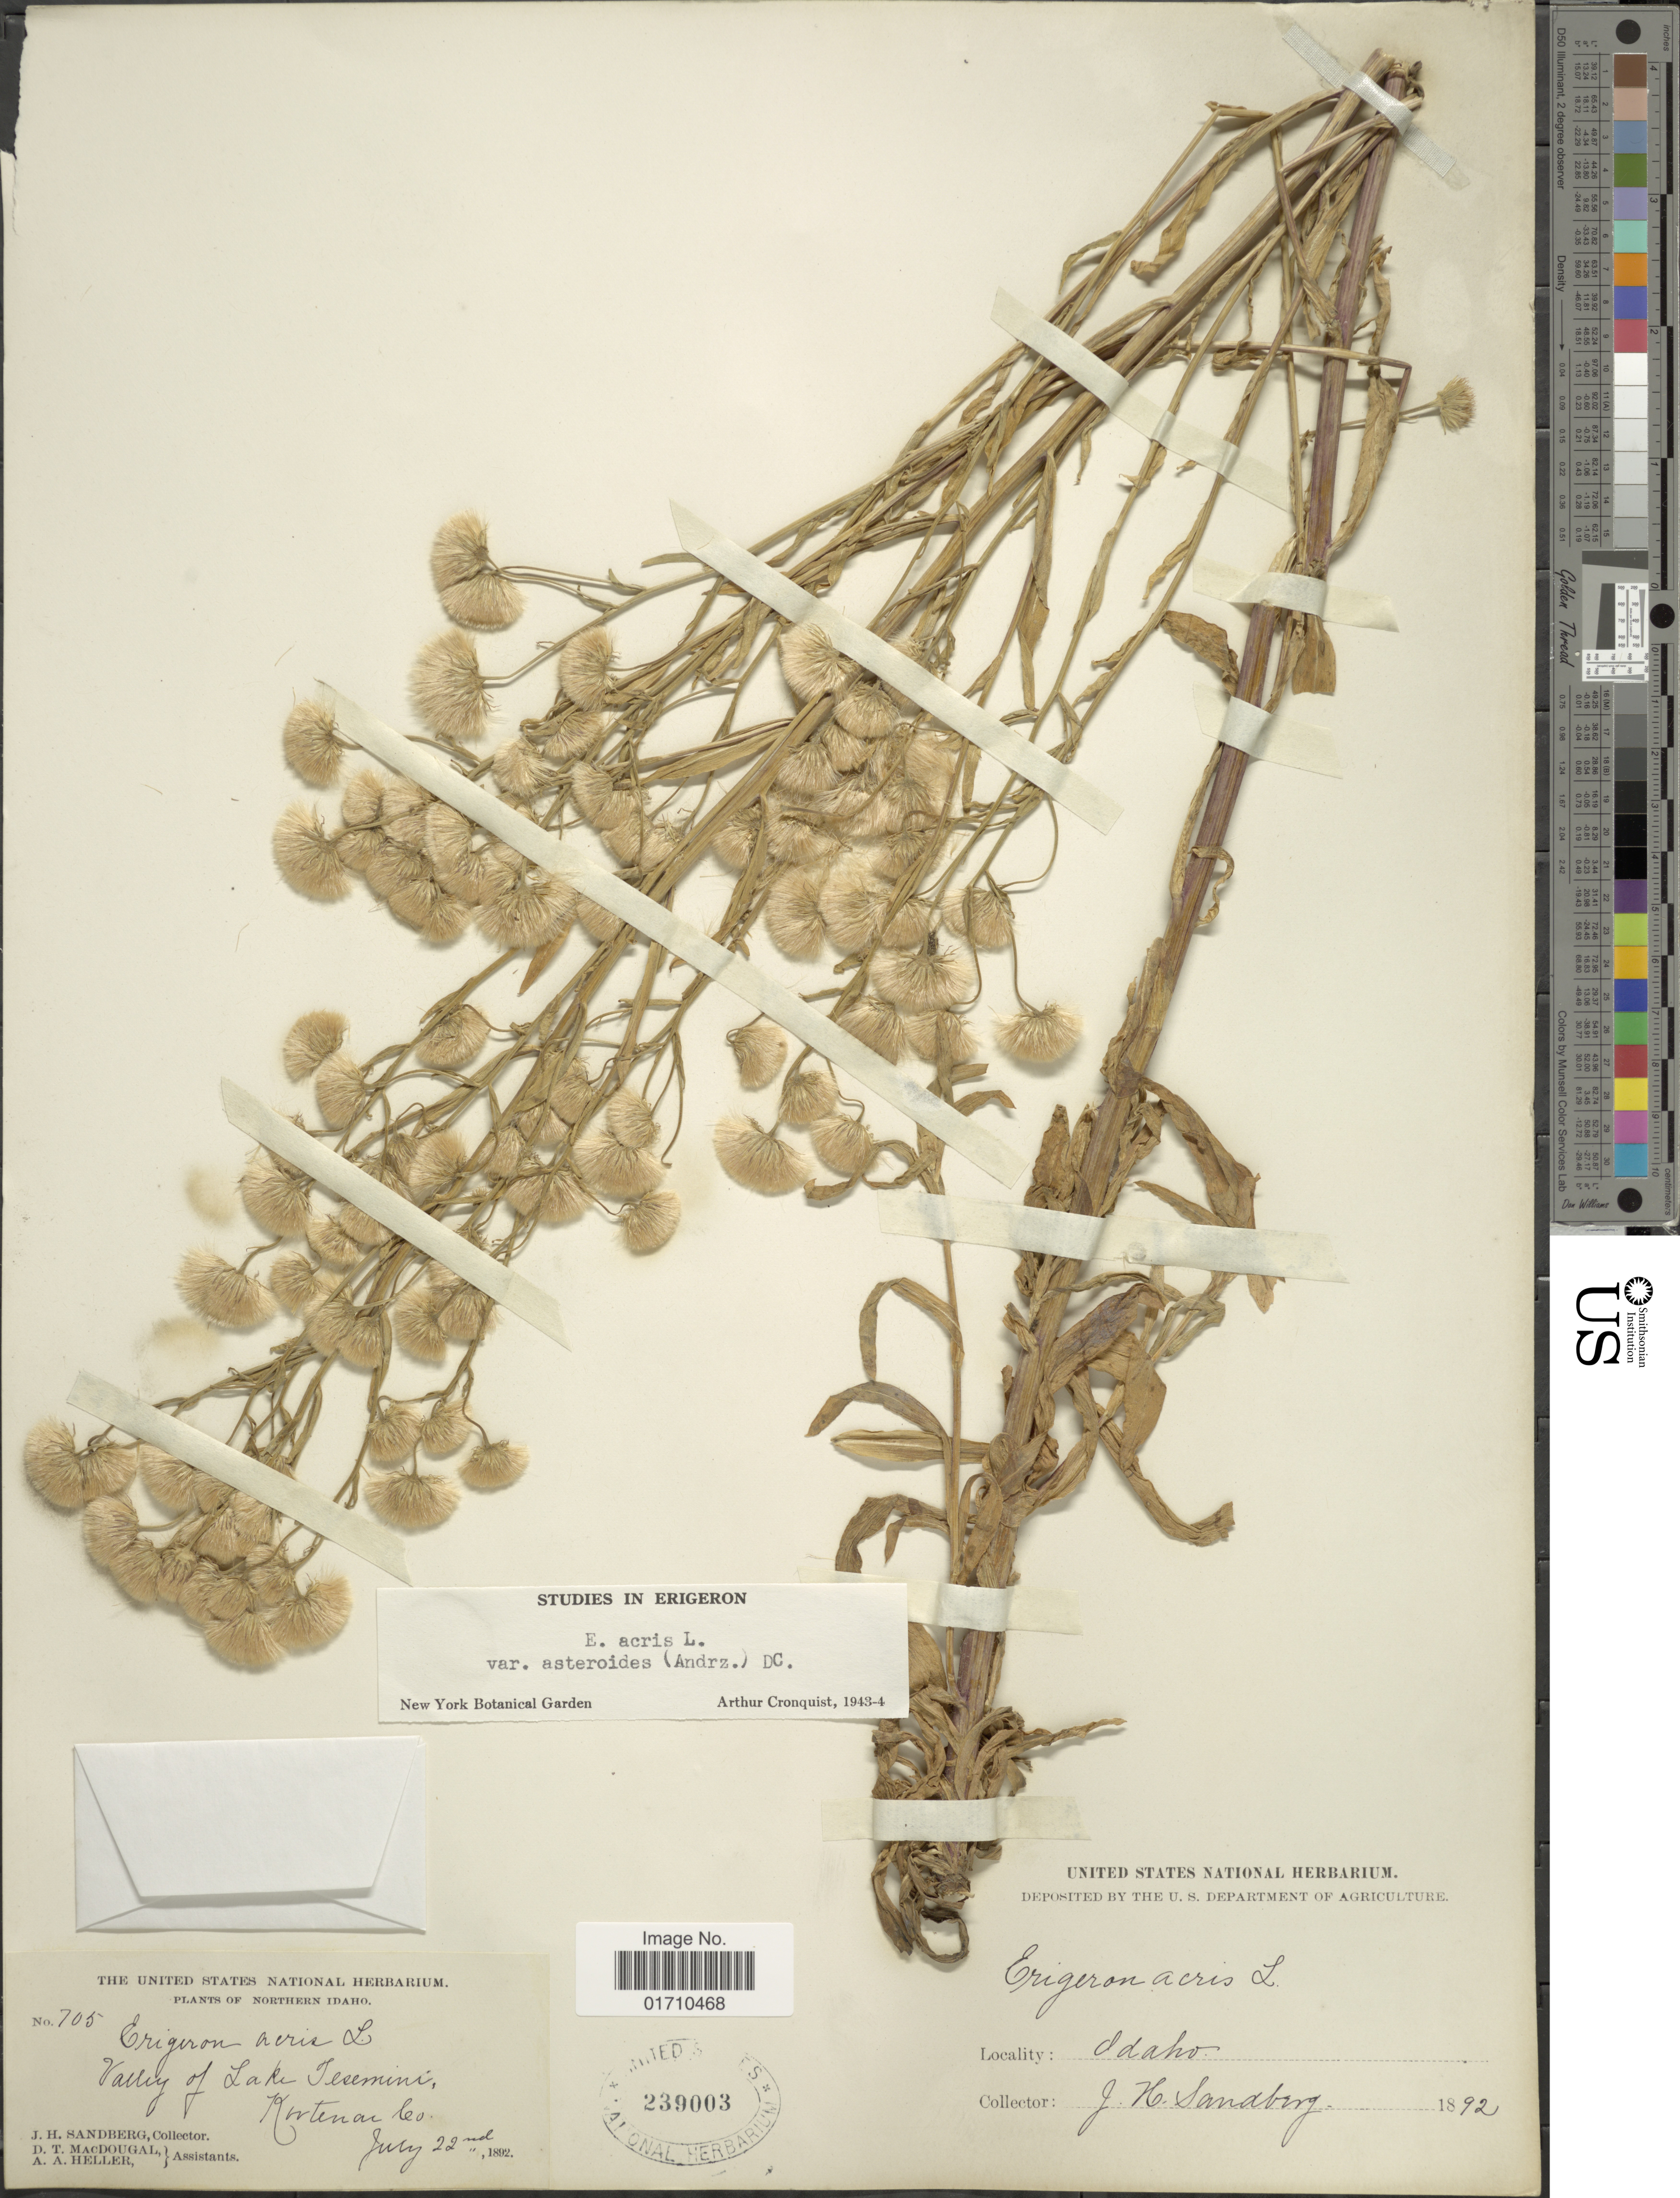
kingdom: Plantae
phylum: Tracheophyta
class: Magnoliopsida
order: Asterales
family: Asteraceae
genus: Erigeron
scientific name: Erigeron acris var. asteroides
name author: (Andrz.) DC.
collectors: J. H. Sandberg, D. T. MacDougal & A. A. Heller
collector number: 705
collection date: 1892-07-22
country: United States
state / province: Idaho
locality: Northern Idaho, Valley of Lake Tesemini, Kootenai Co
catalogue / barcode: US 239003